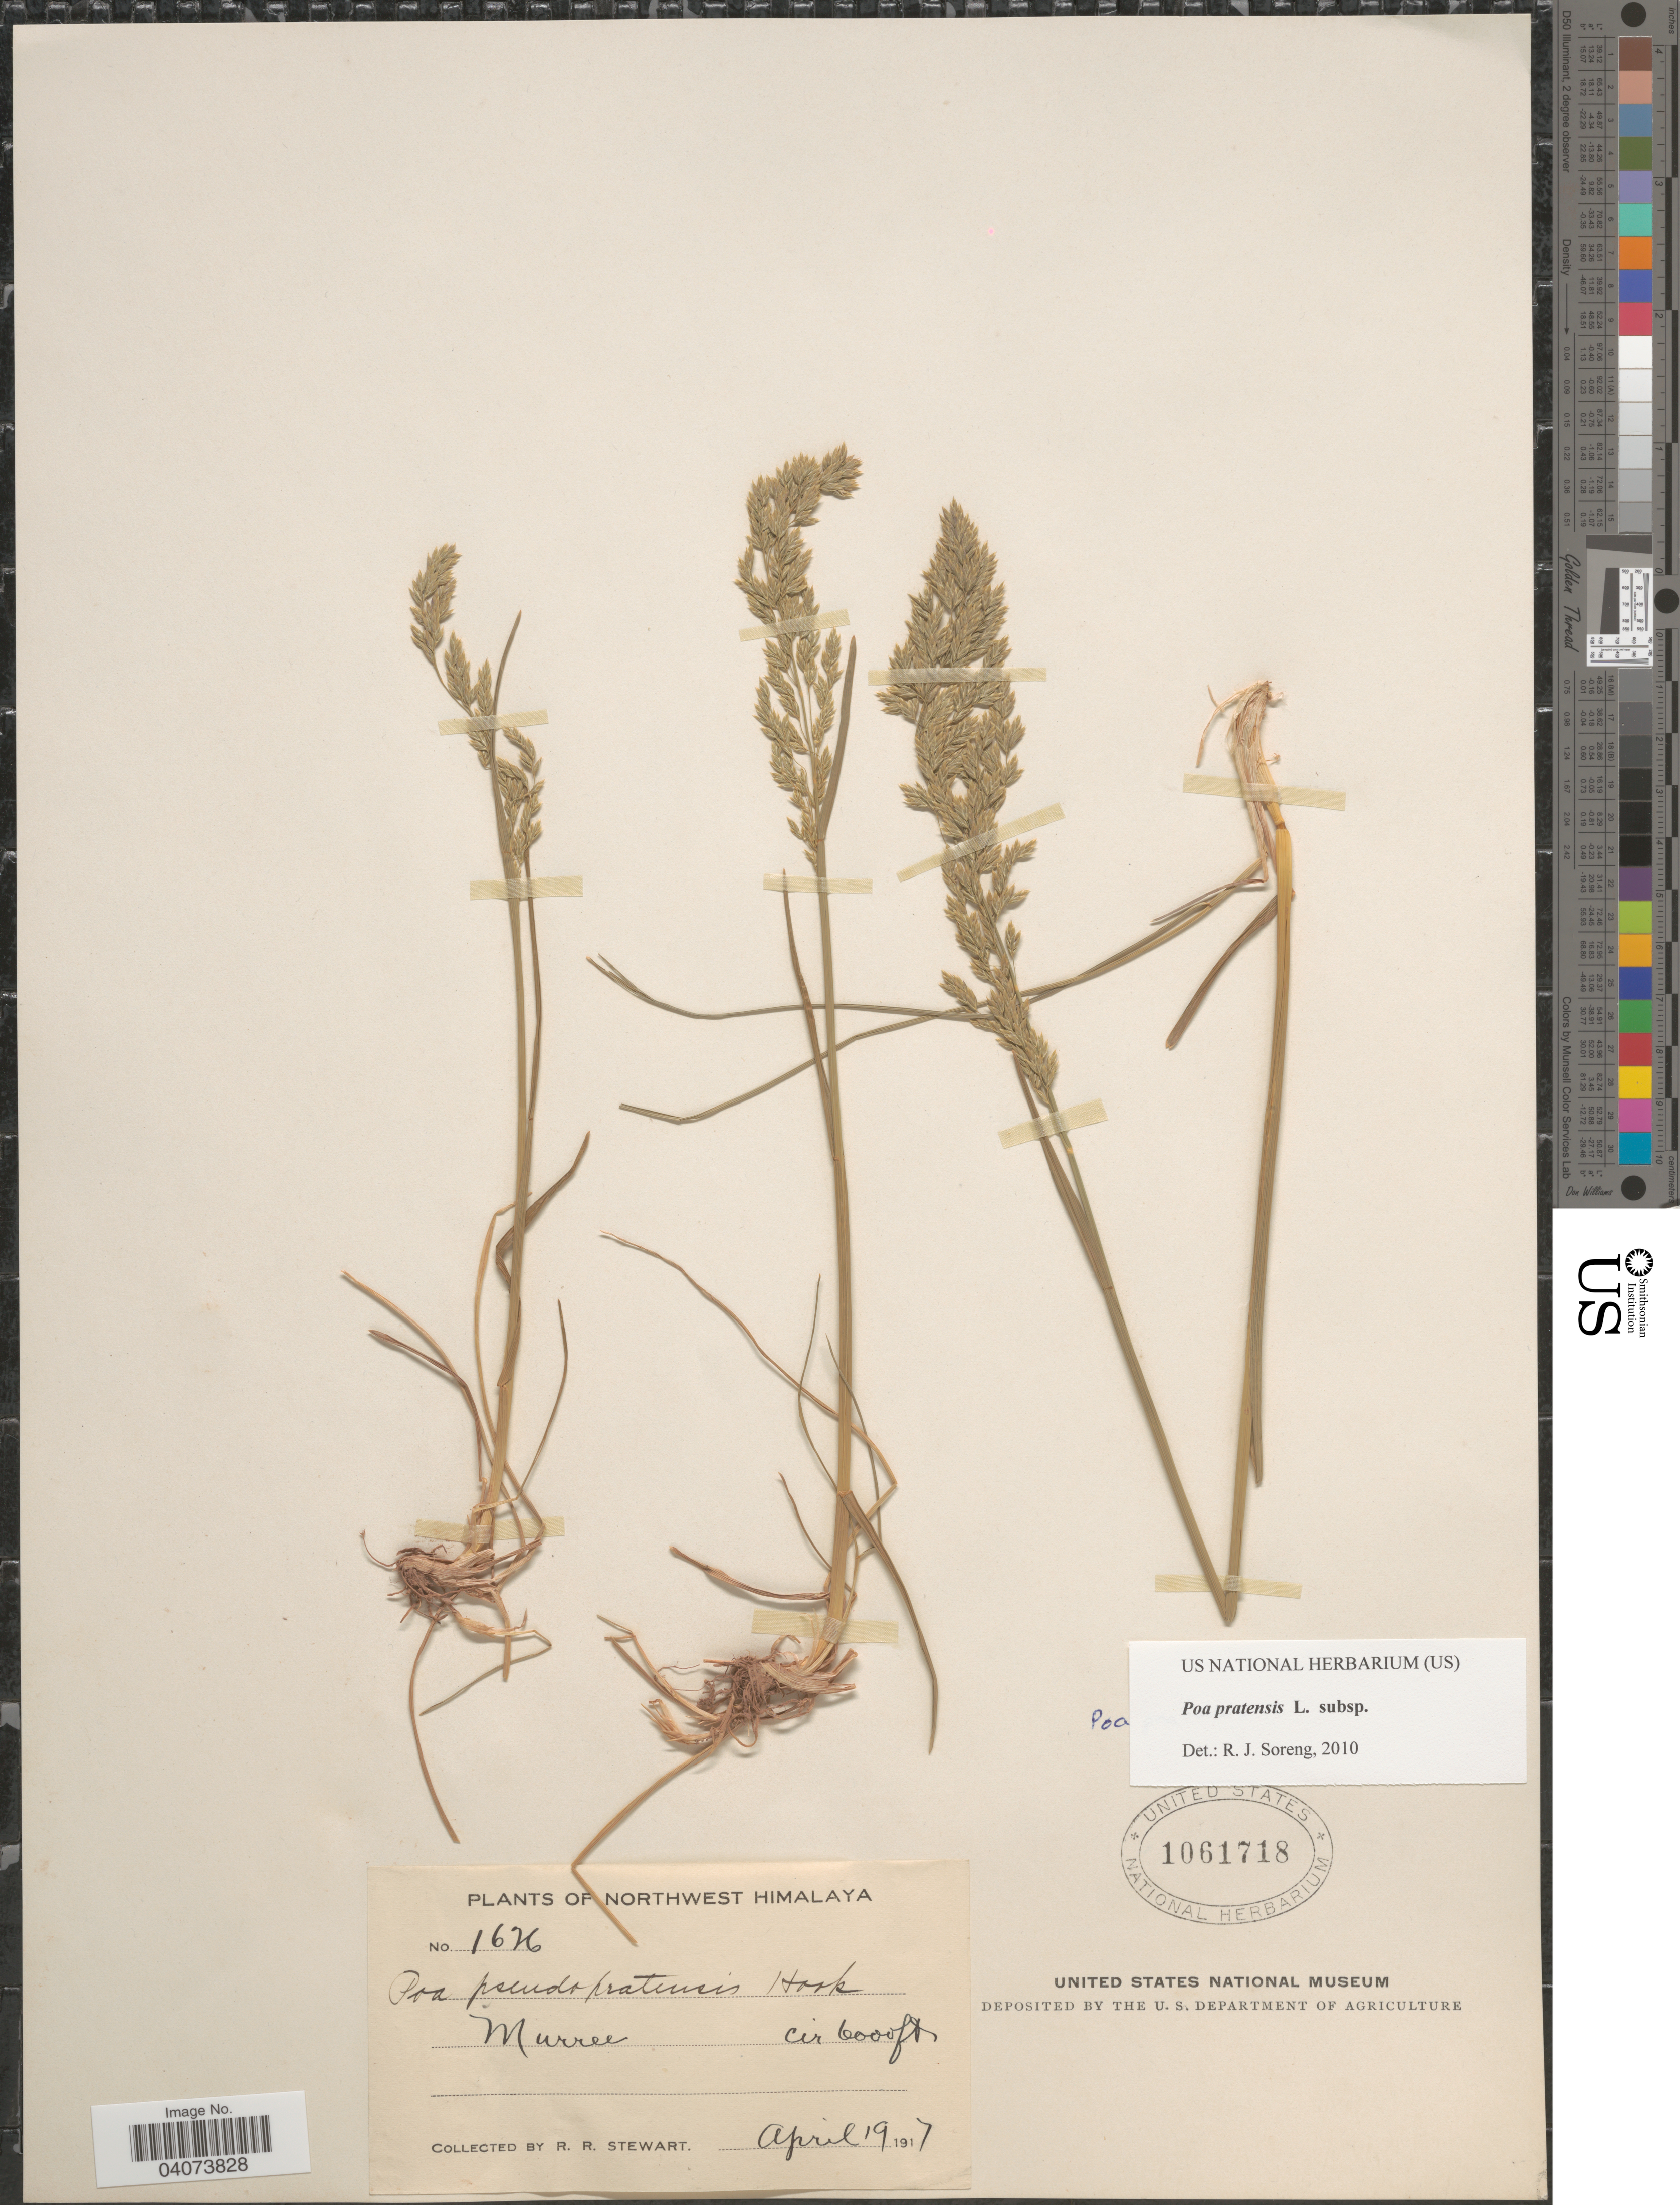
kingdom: Plantae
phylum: Tracheophyta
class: Liliopsida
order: Poales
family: Poaceae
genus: Poa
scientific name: Poa pratensis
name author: L.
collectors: R. Stewart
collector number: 1626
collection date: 1917-04-19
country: Pakistan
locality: Northwest Himalaya. Murree.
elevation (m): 1829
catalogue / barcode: US 1061718